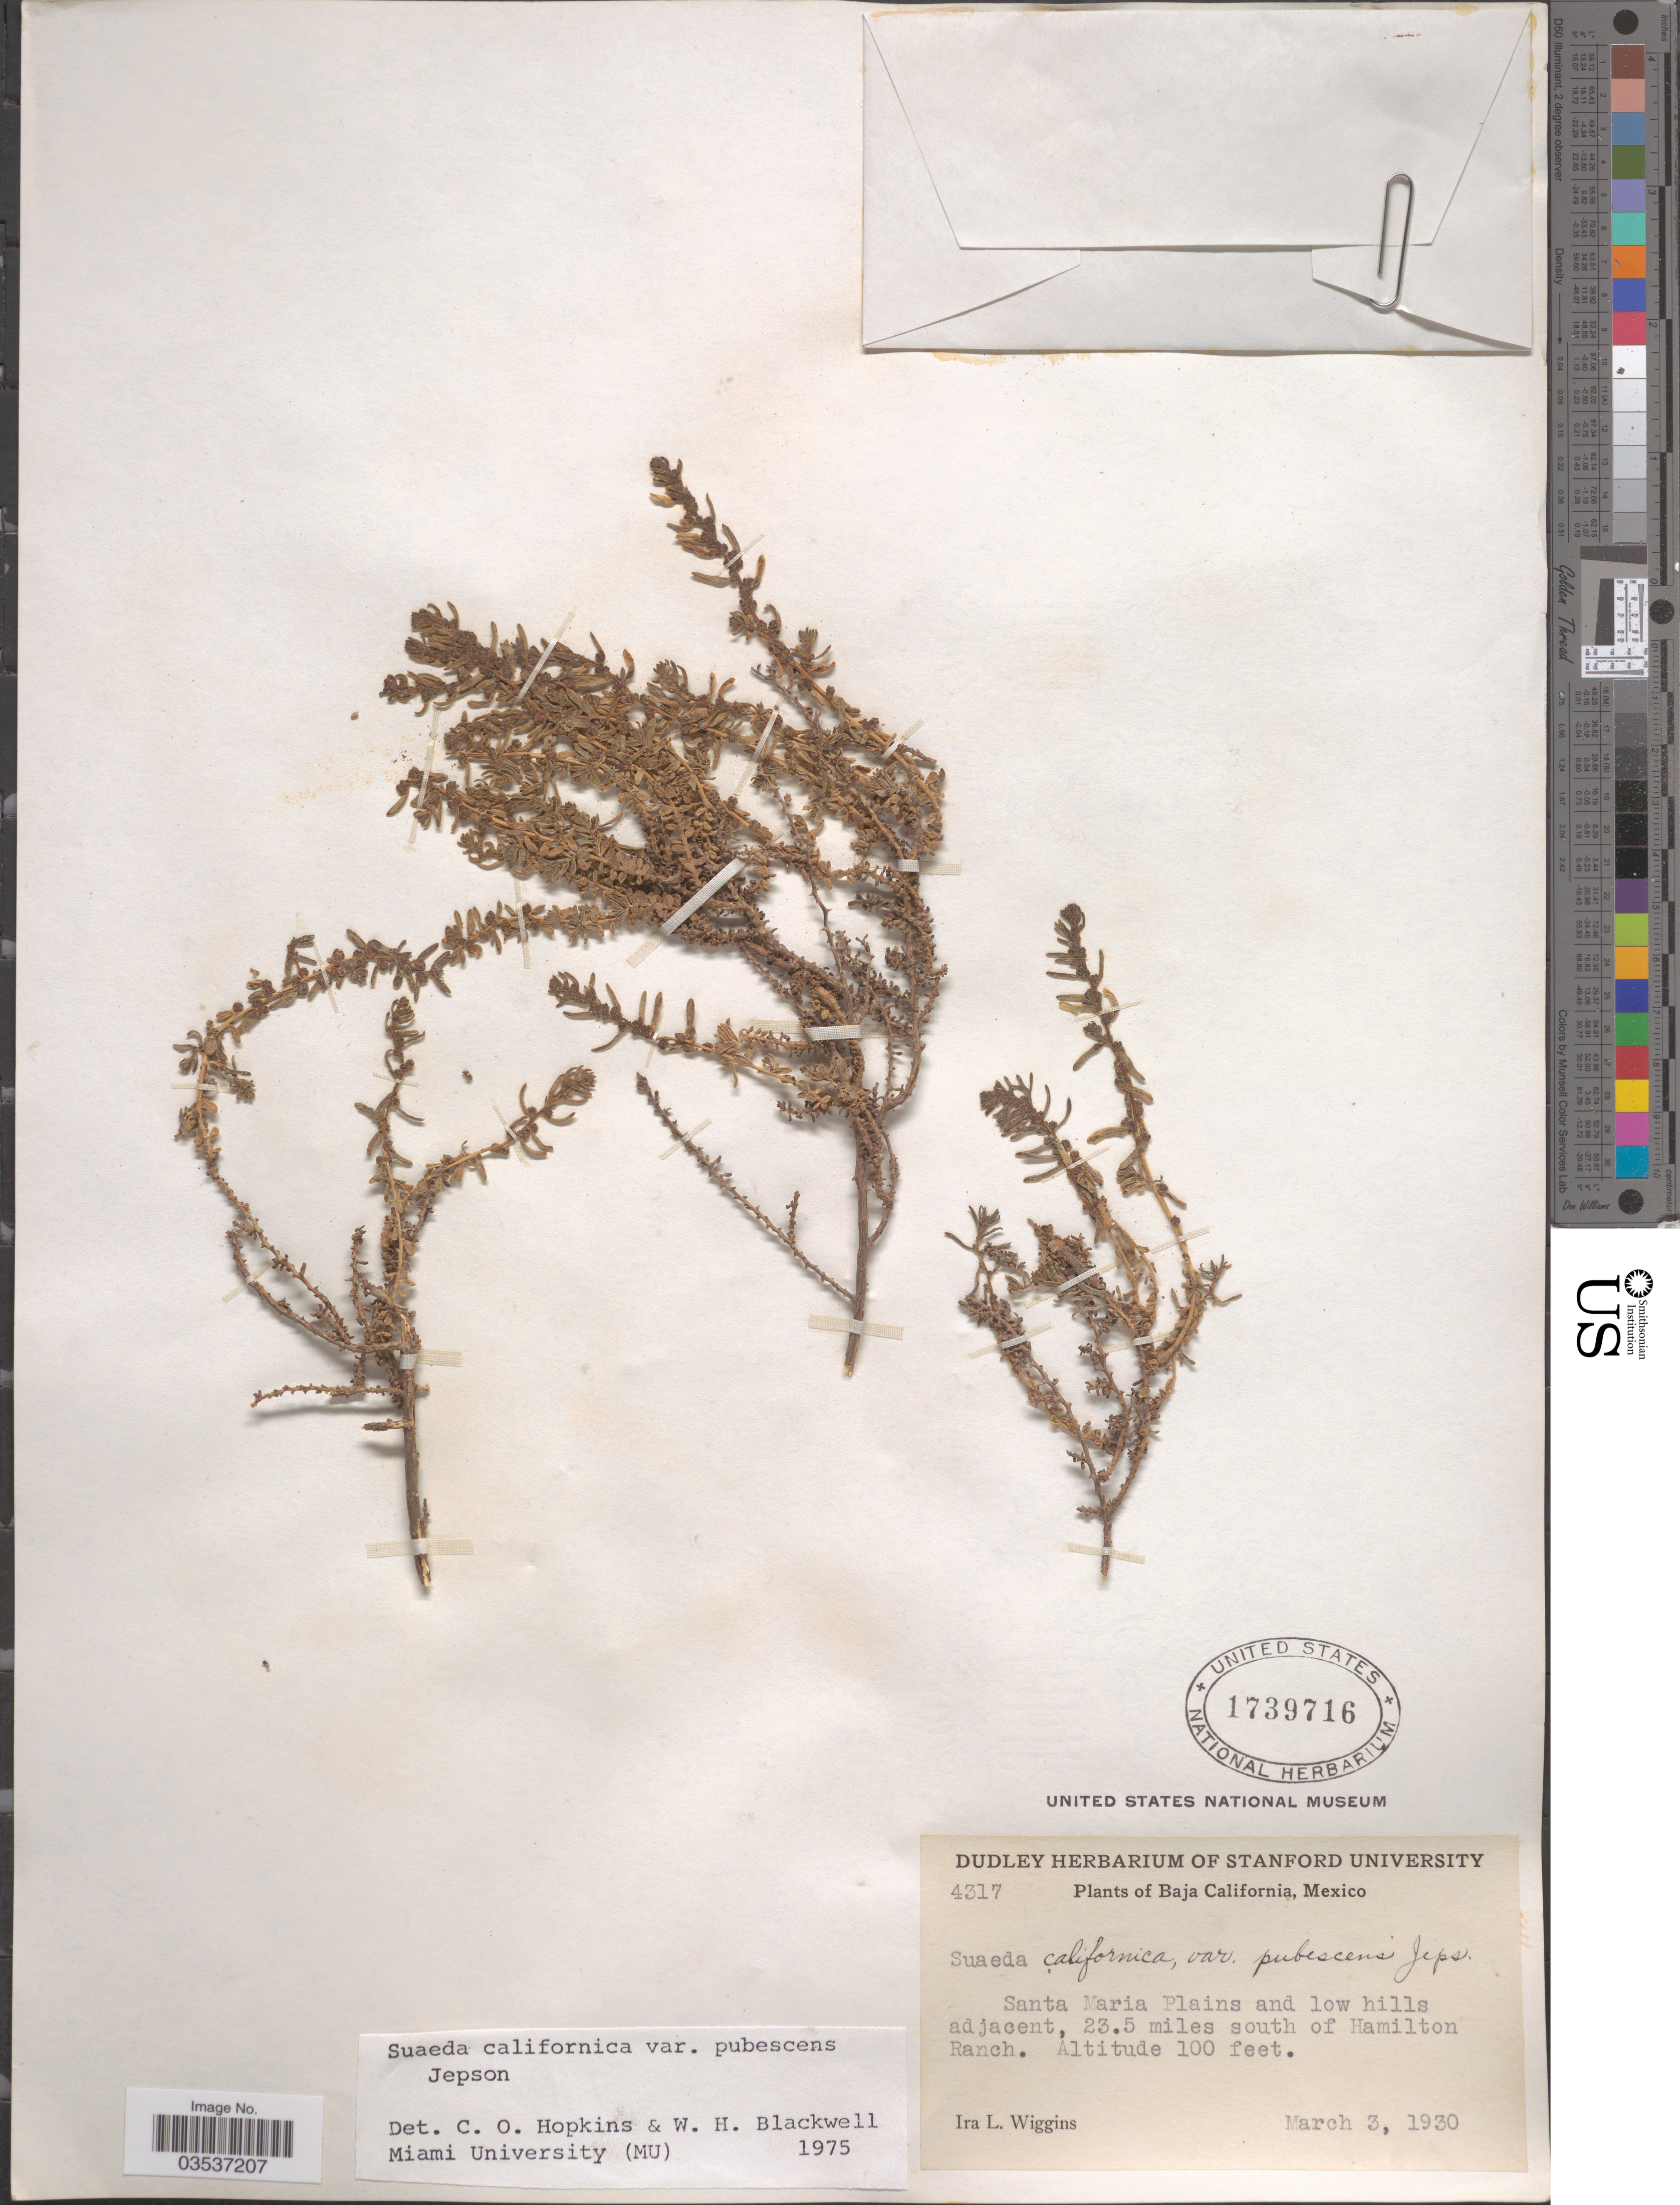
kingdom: Plantae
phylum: Tracheophyta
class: Magnoliopsida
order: Caryophyllales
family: Amaranthaceae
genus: Suaeda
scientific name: Suaeda californica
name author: S. Watson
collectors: I. L. Wiggins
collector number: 4317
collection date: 1930-03-03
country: Mexico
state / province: Baja California Norte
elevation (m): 30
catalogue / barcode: US 1739716